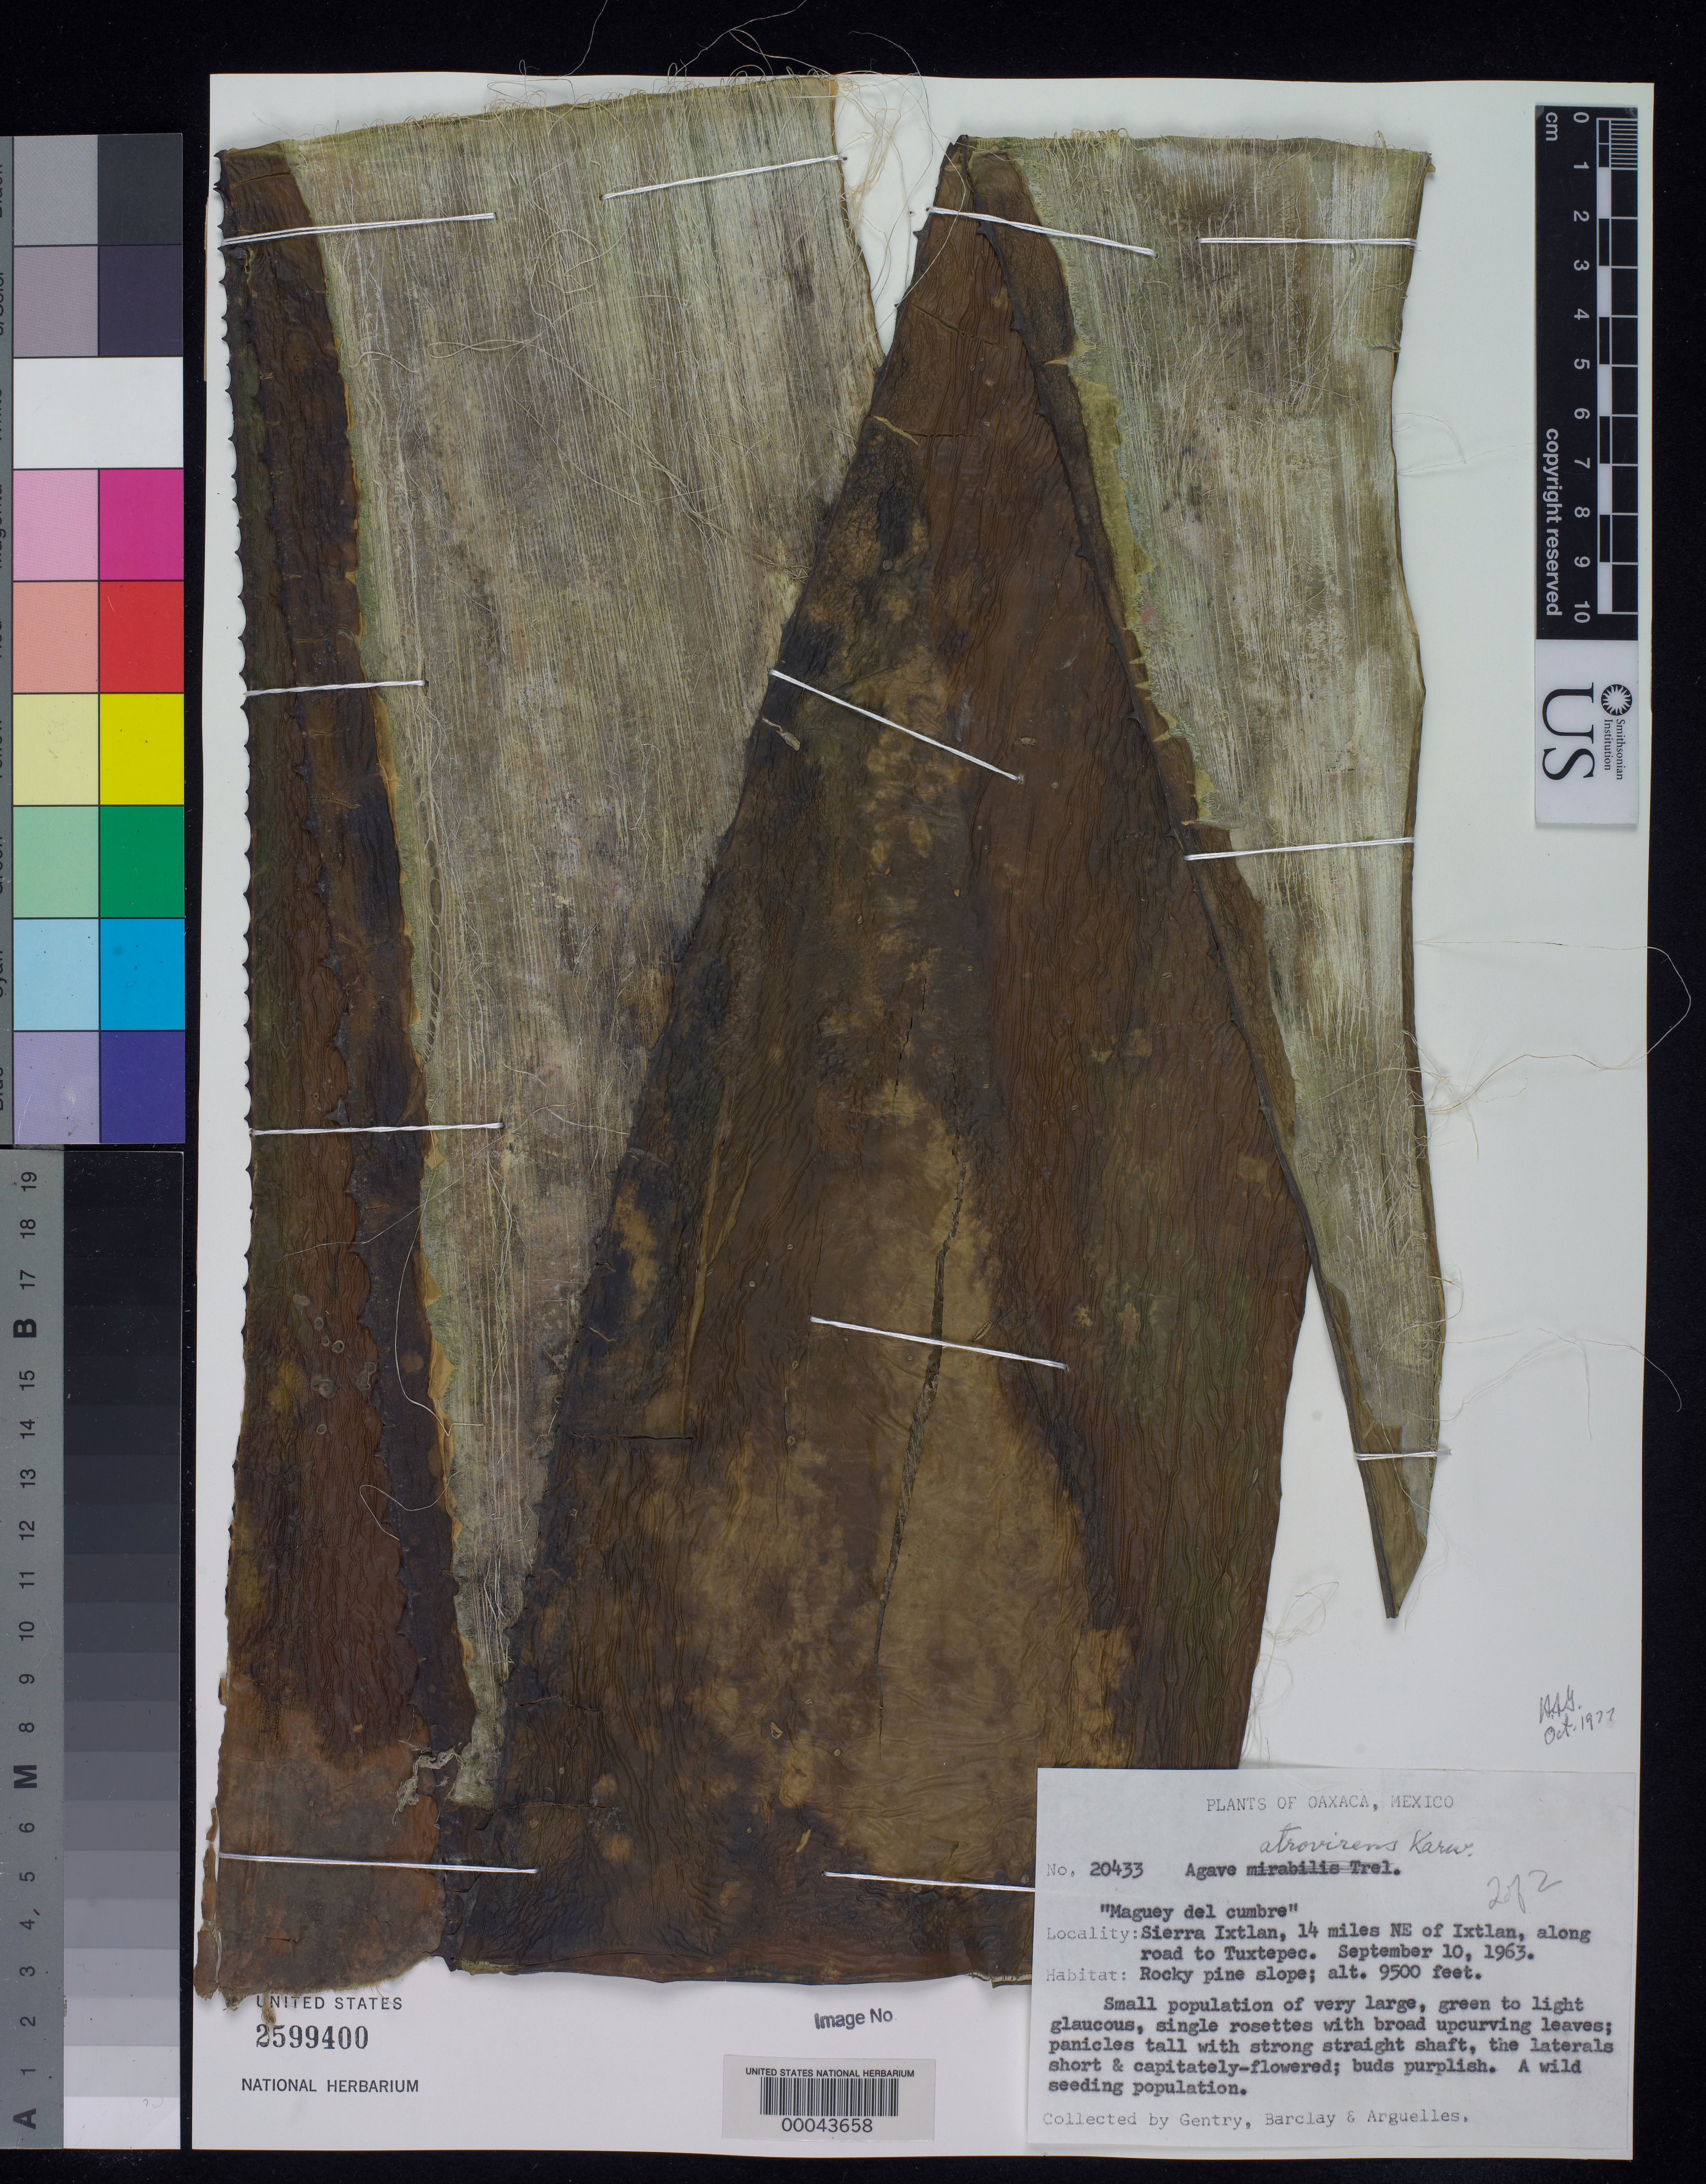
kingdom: Plantae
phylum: Tracheophyta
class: Liliopsida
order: Asparagales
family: Asparagaceae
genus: Agave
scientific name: Agave atrovirens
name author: Karw. in Salm-Dyck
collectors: H. S. Gentry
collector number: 20433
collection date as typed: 10 Sep 1963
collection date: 1963-09-10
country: Mexico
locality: Sierra ixtlan, 14 mi NE of ixtlan, along road tuxtepec.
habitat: Rocky pine slope.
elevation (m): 2896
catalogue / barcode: US 2599400